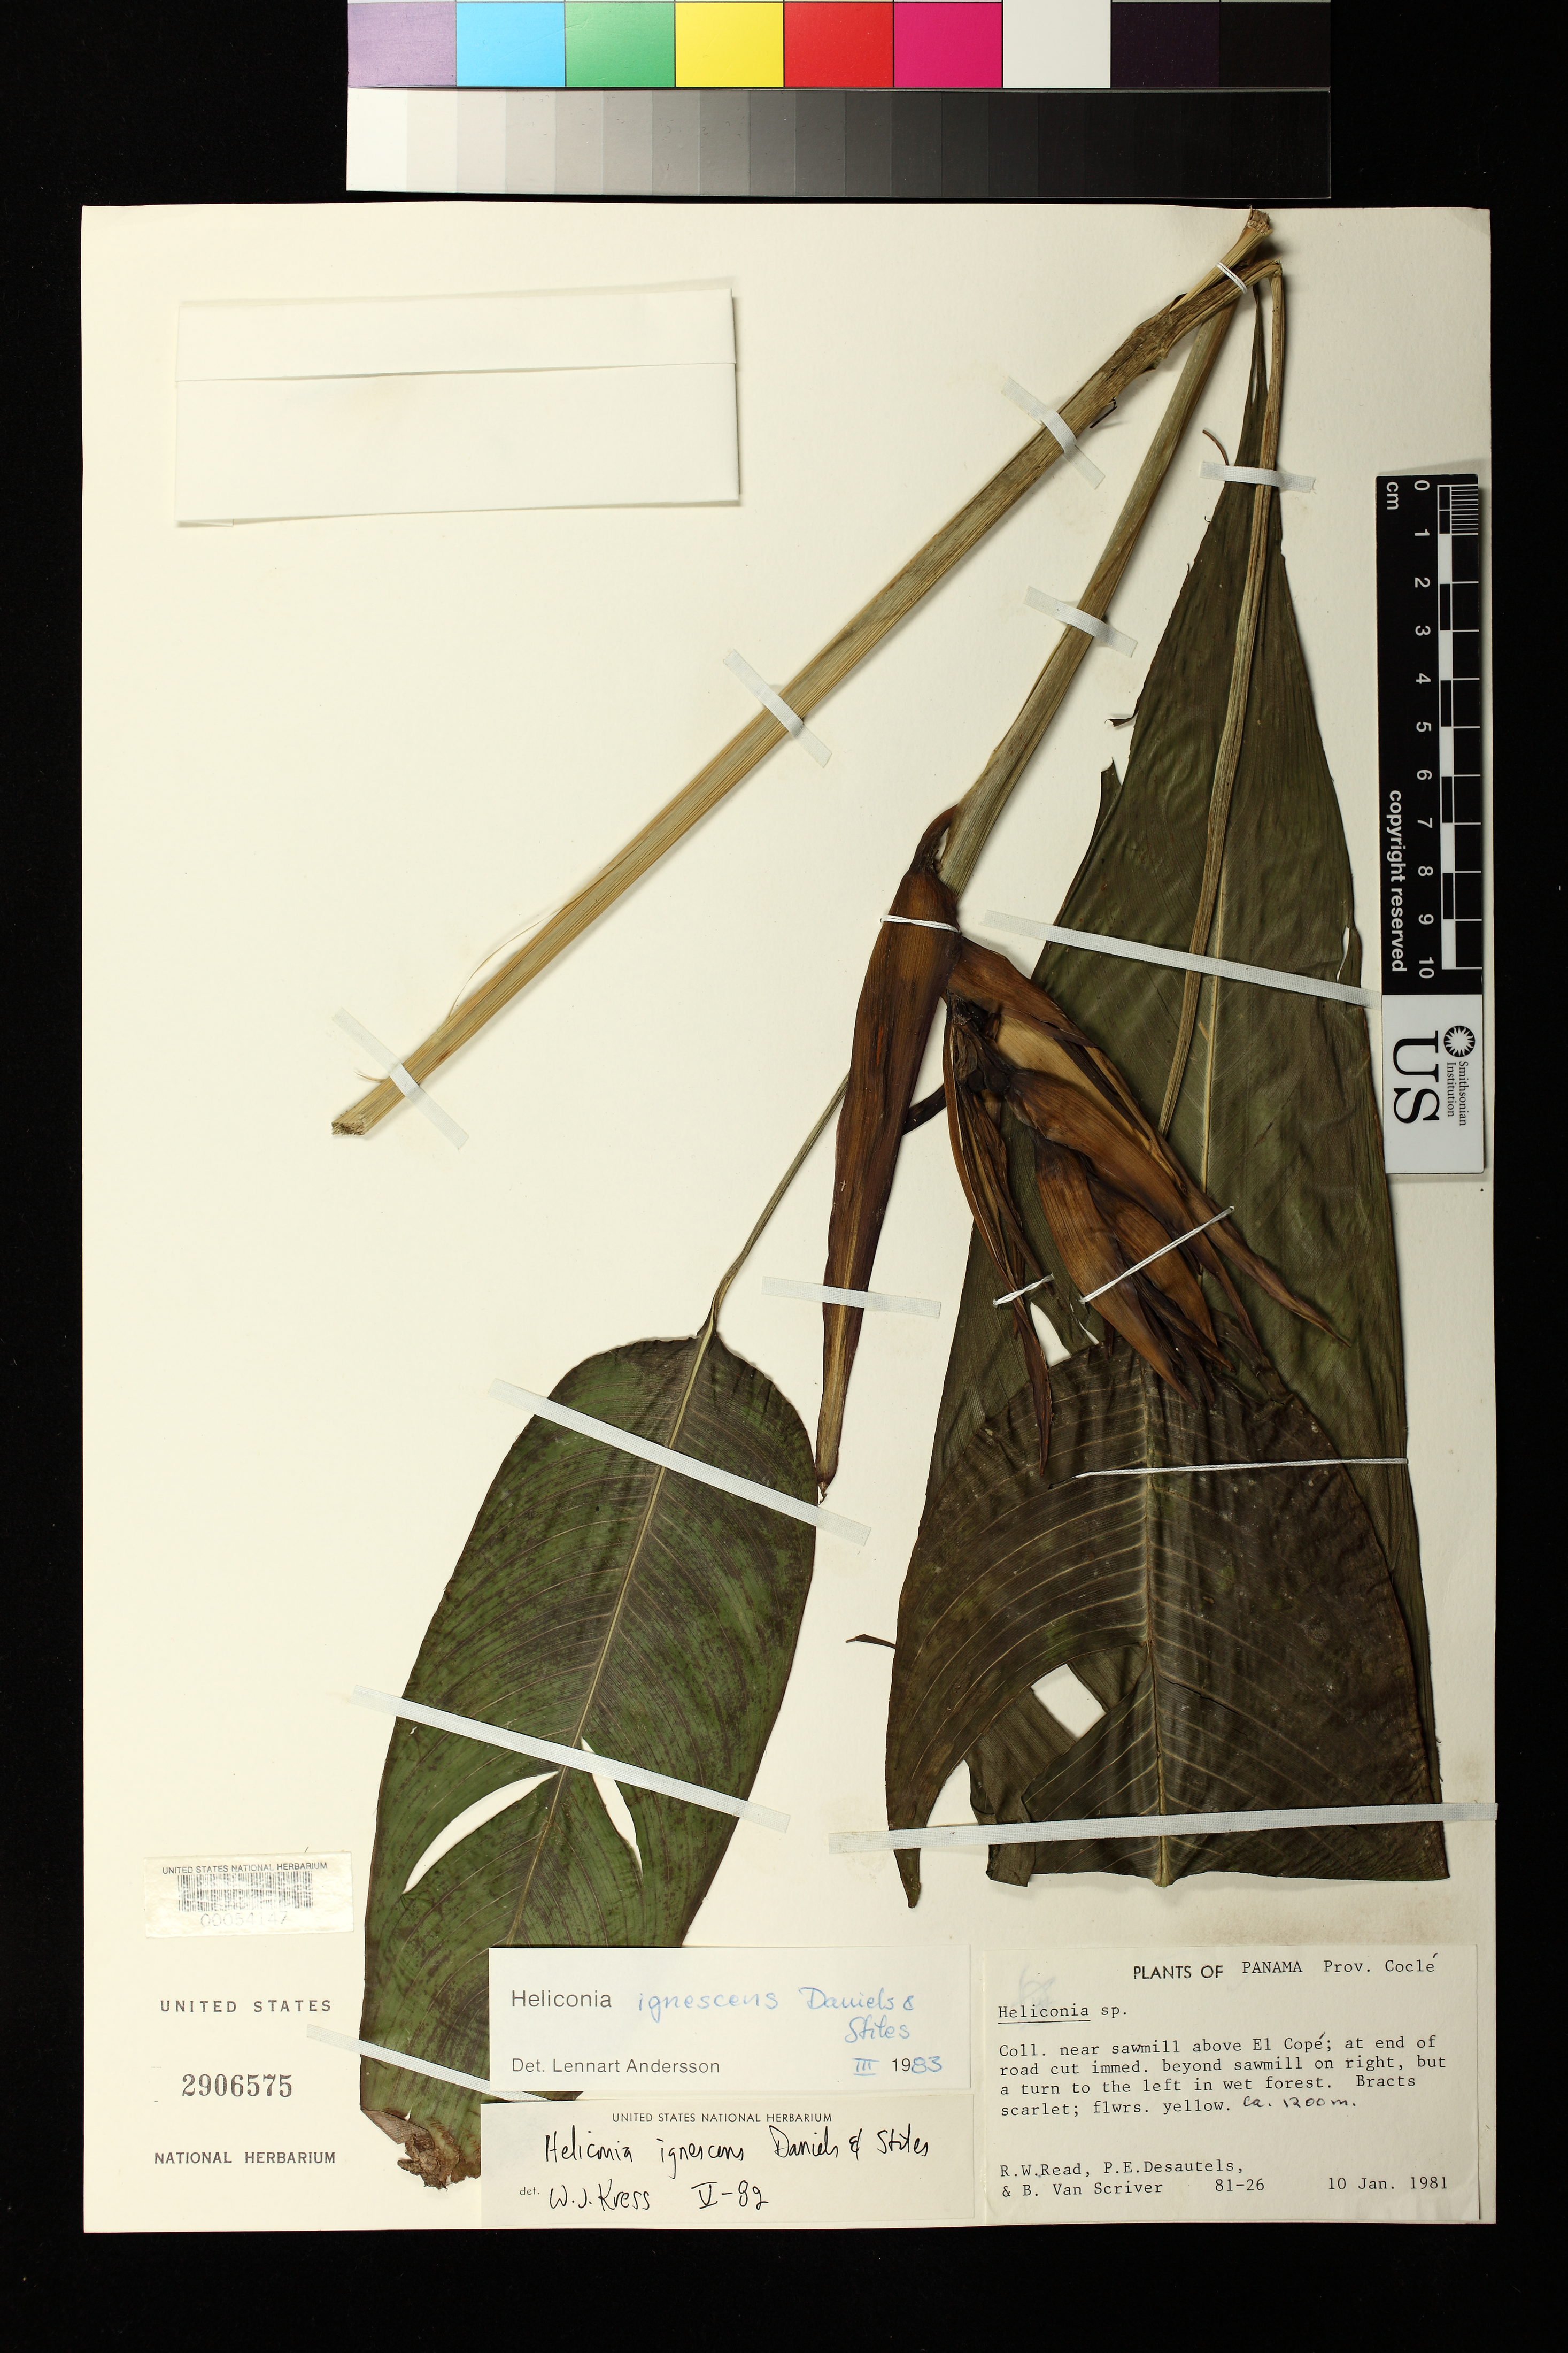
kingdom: Plantae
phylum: Tracheophyta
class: Liliopsida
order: Zingiberales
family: Heliconiaceae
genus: Heliconia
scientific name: Heliconia ignescens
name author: G.S. Daniels & F.G. Stiles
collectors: R. W. Read, P. Desautels & B. Van Scriver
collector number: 81-26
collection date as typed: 10 Jan 1981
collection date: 1981-01-10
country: Panama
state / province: Coclé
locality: Near sawmill above El Cope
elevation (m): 1200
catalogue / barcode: US 2906575